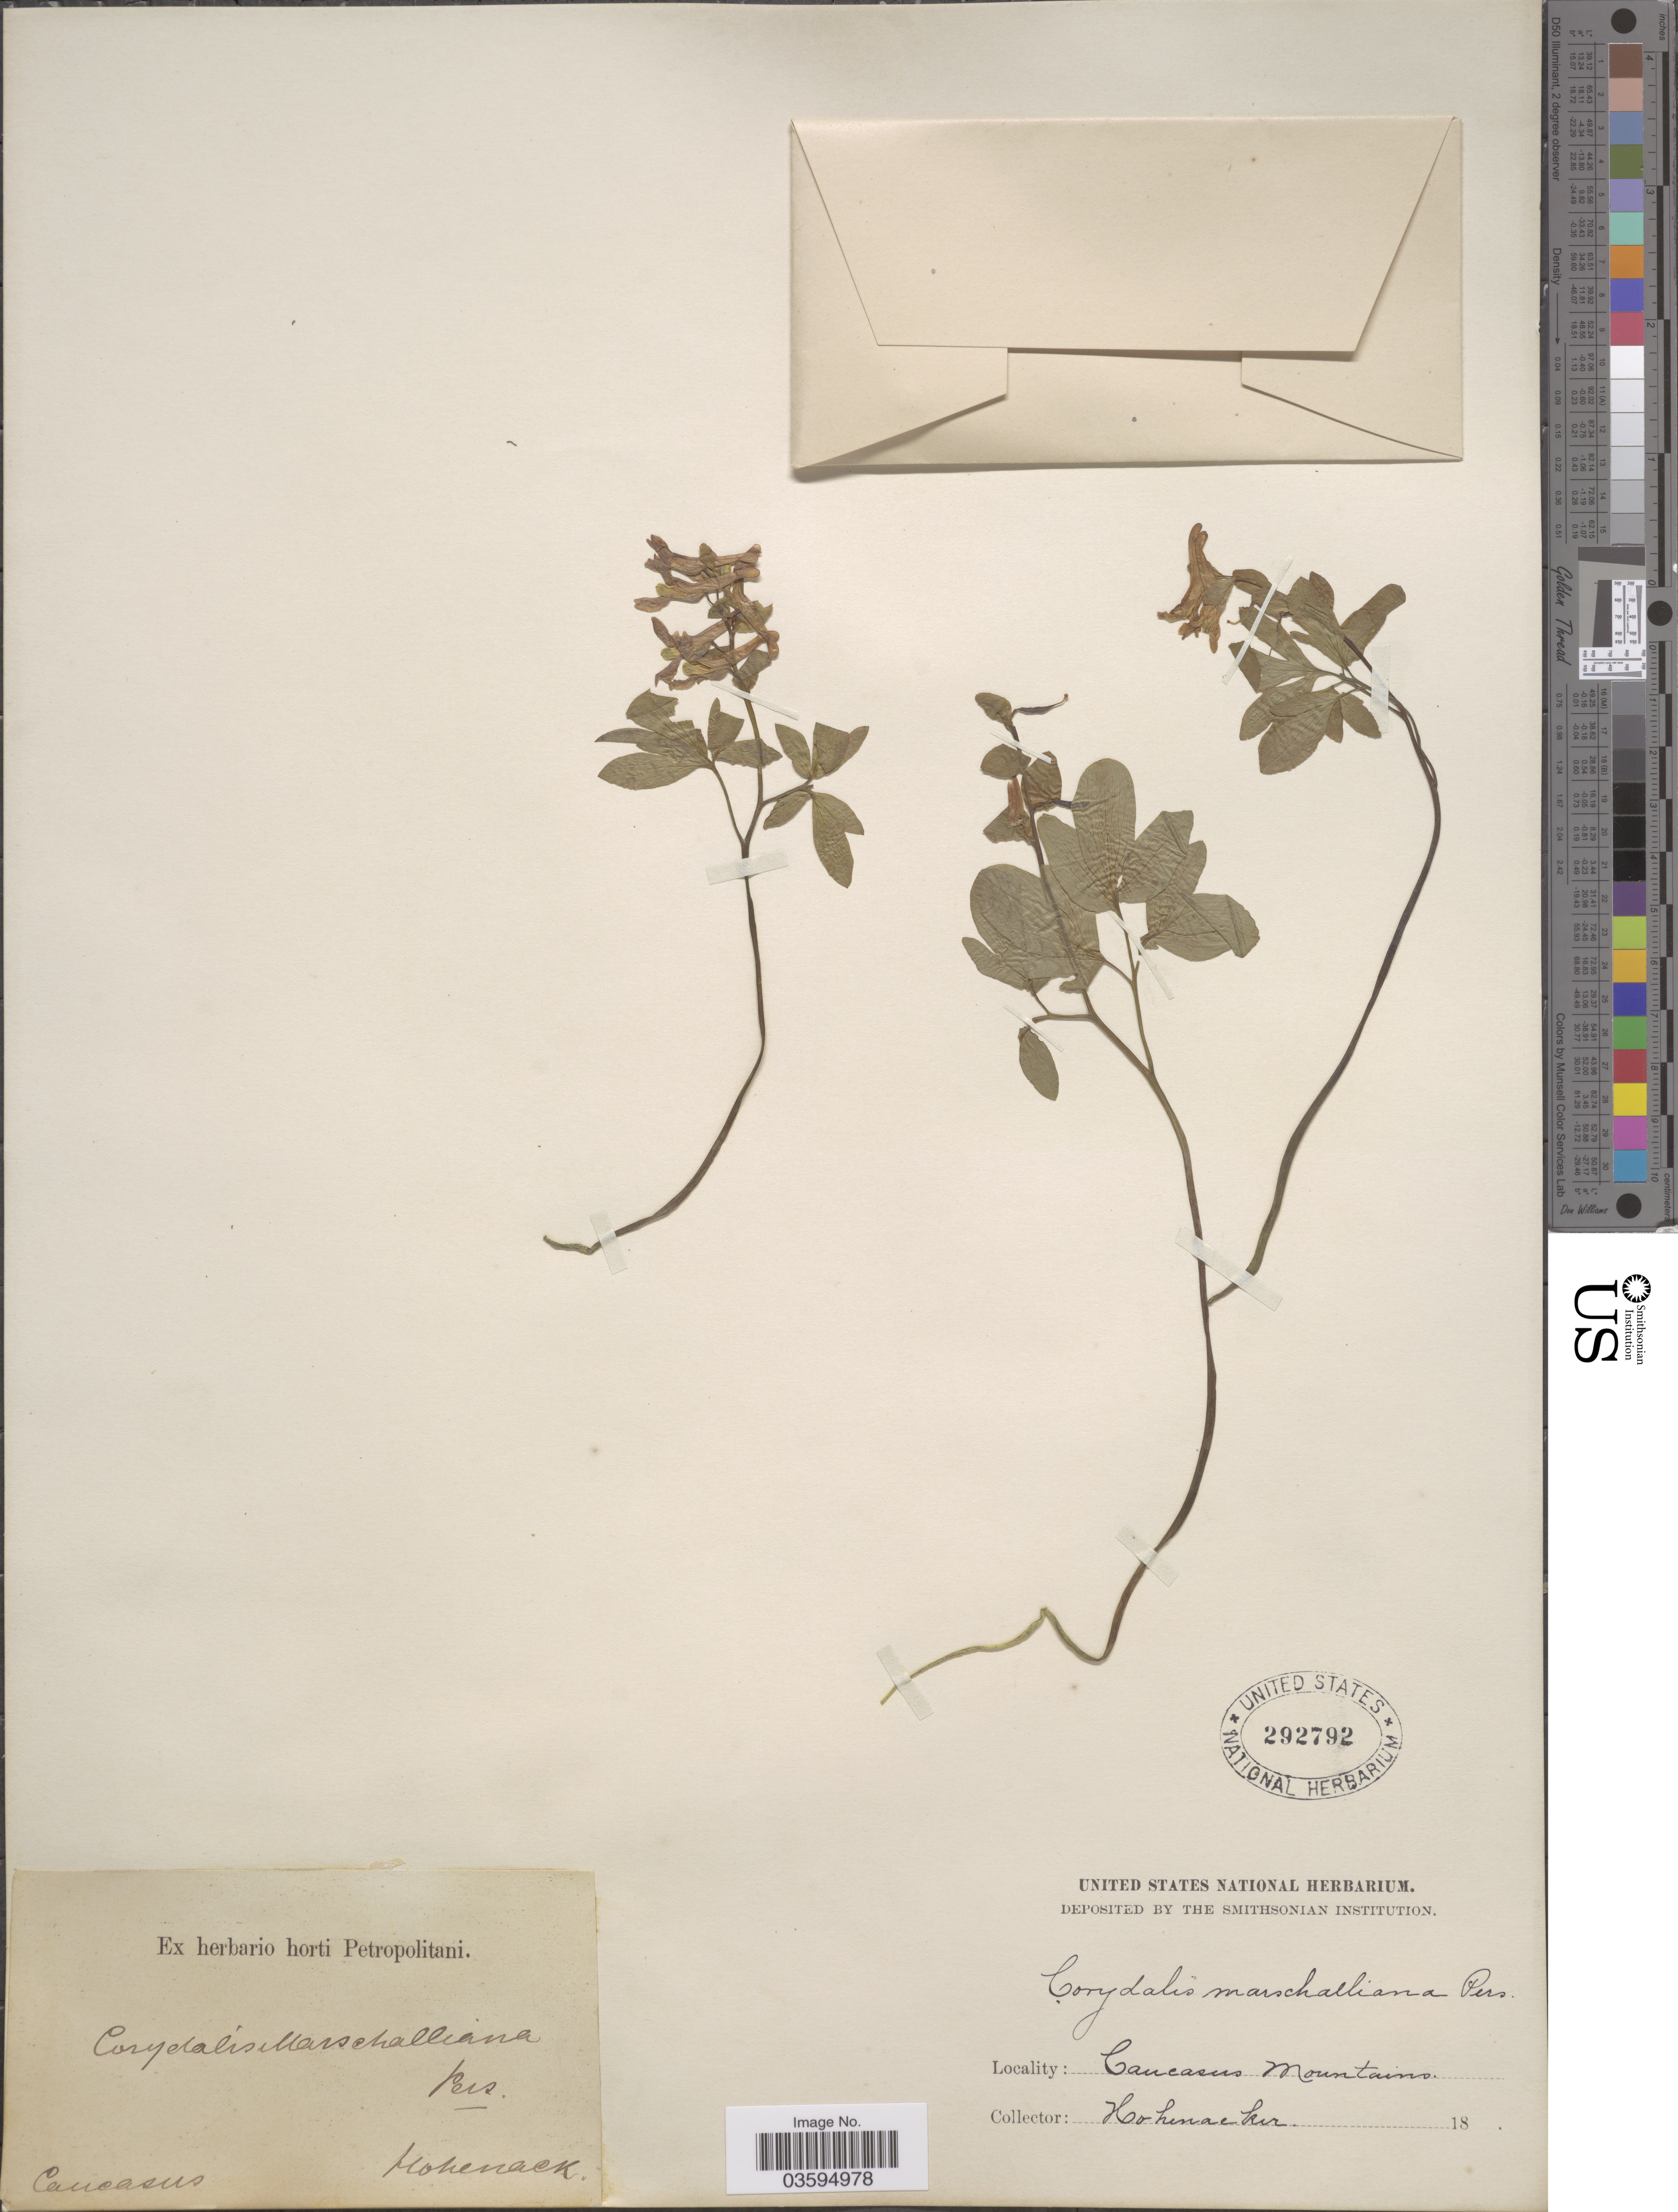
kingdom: Plantae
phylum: Tracheophyta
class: Magnoliopsida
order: Ranunculales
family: Papaveraceae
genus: Corydalis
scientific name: Corydalis marschalliana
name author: (Willd.) Pers.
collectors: Hohenacker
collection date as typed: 18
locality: Caucasus Mountains.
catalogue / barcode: US 292792